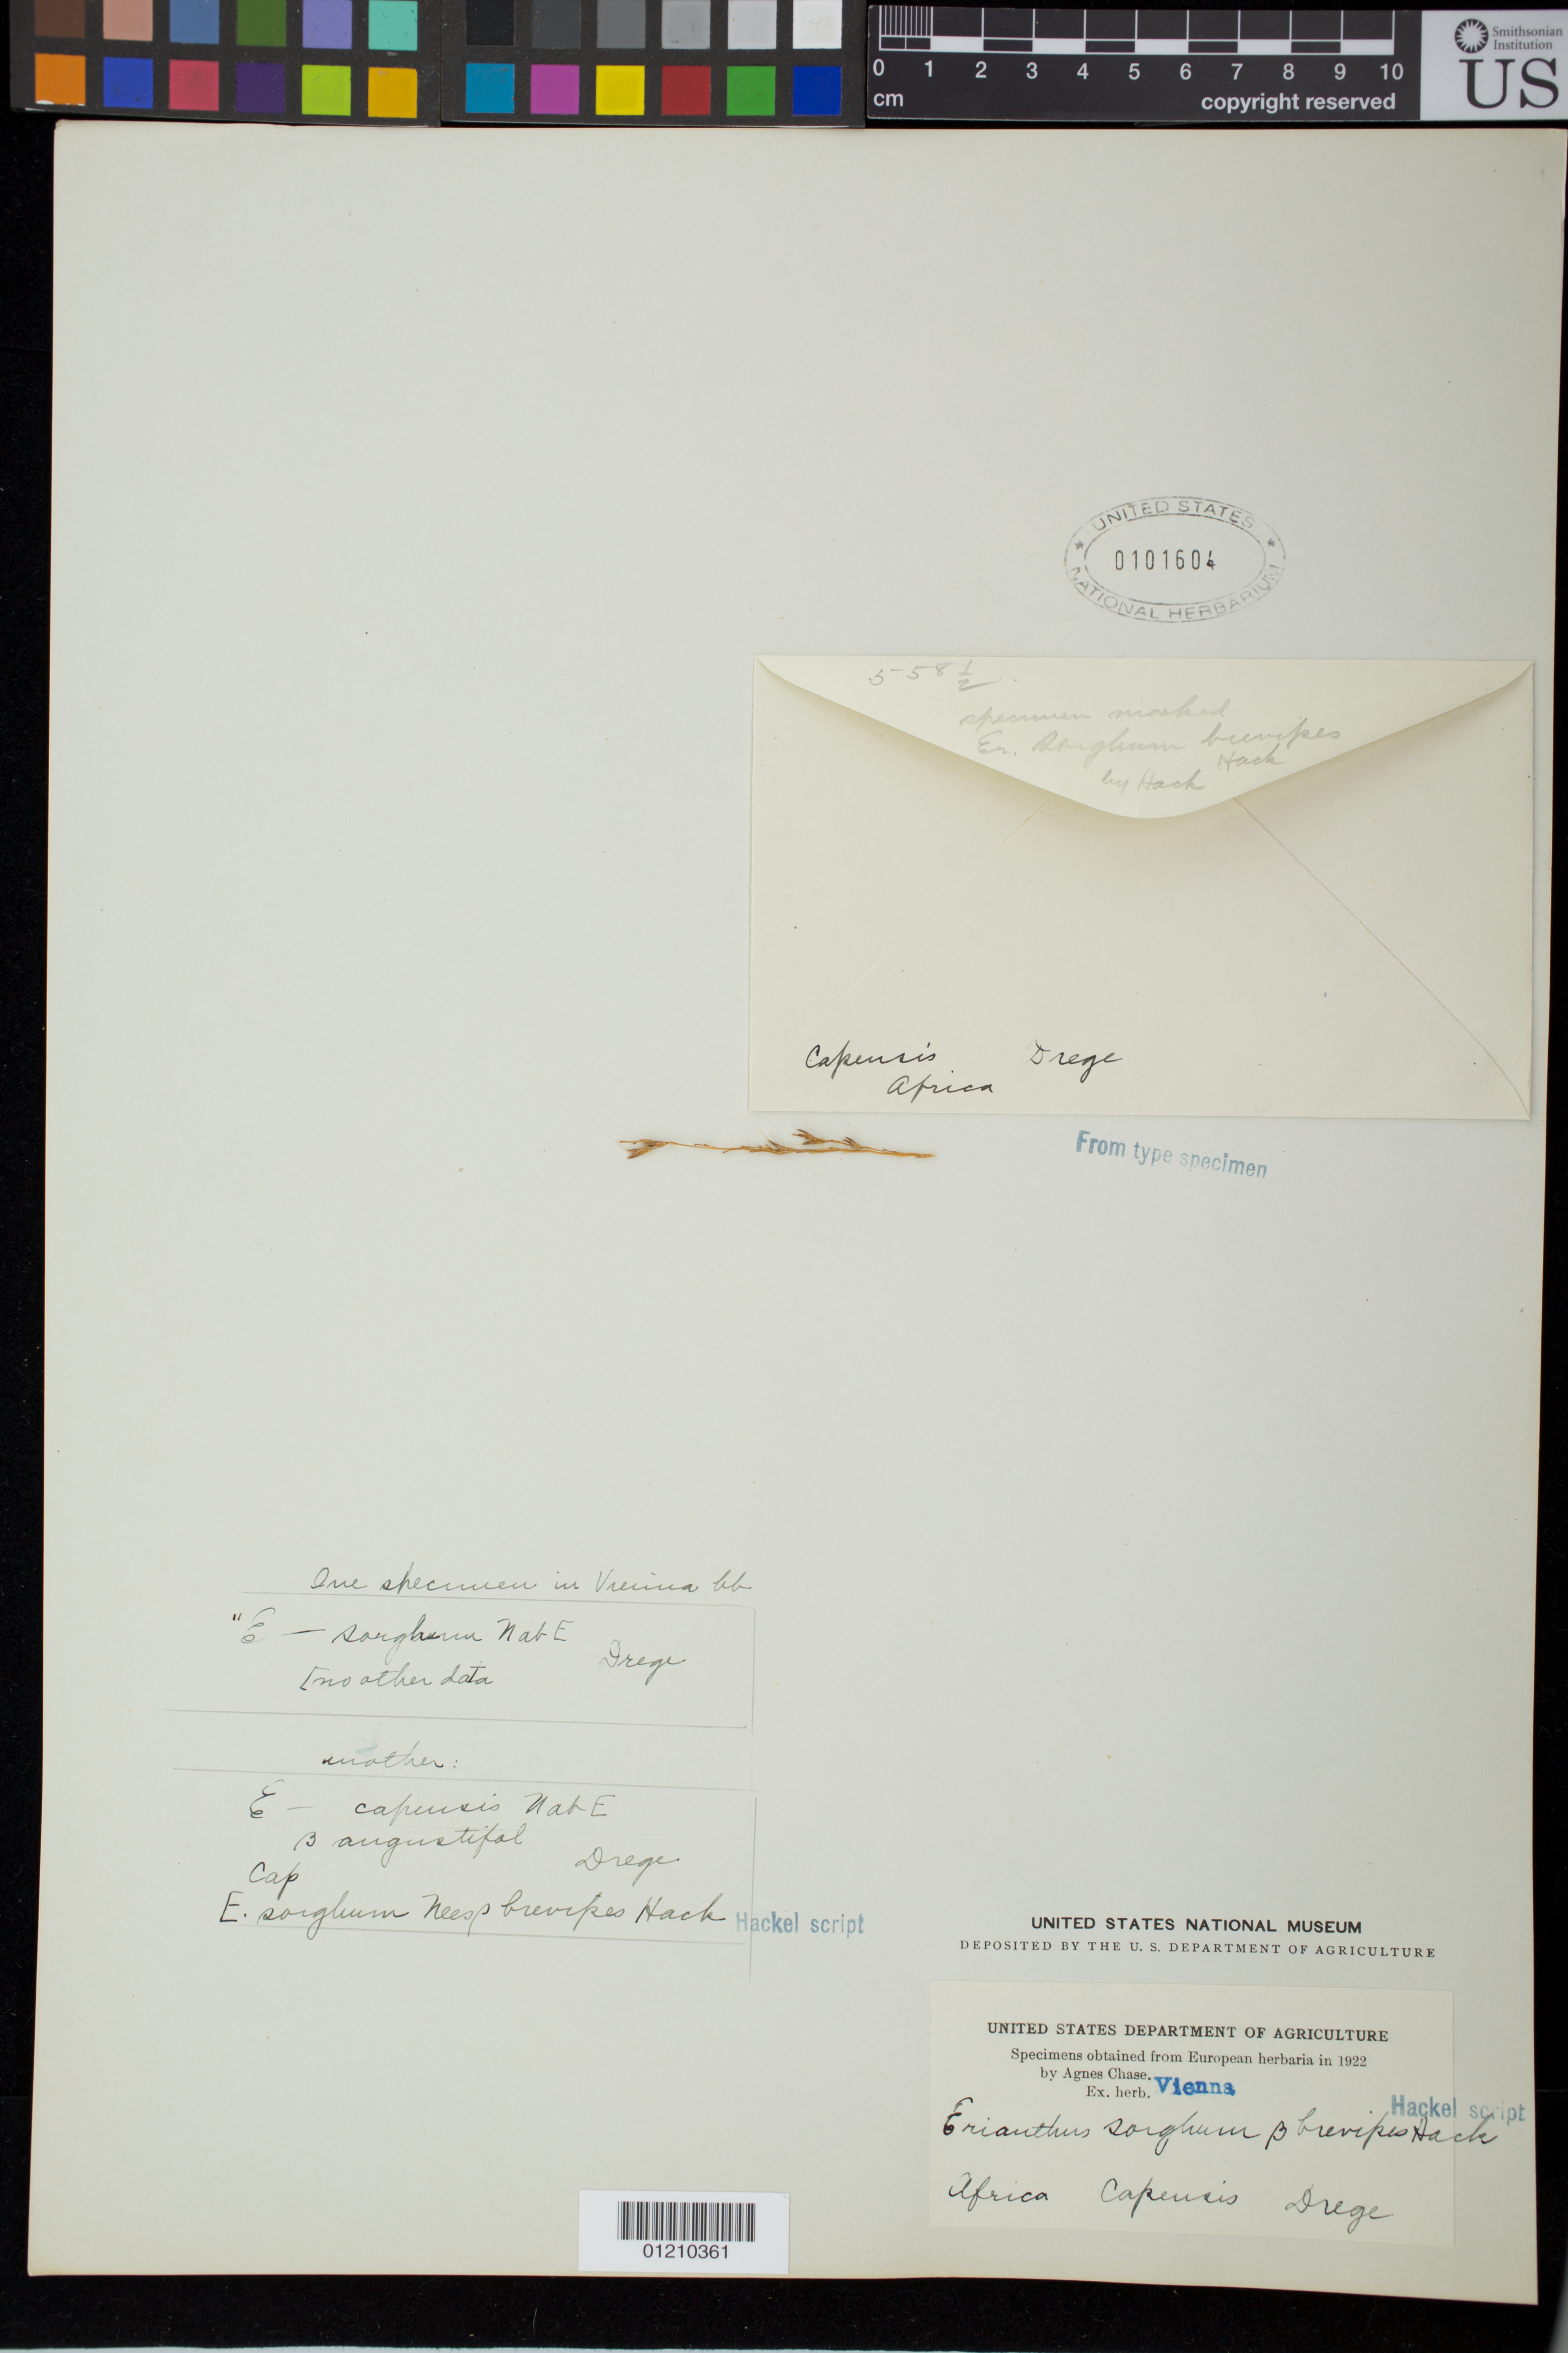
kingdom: Plantae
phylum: Tracheophyta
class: Liliopsida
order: Poales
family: Poaceae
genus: Erianthus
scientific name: Erianthus capensis var. angustifolius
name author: Nees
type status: Type Collection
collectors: J. Drège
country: South Africa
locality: Capensis.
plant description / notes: Fragmentary material of type specimen ex herb. Vienna.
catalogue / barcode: US 101604